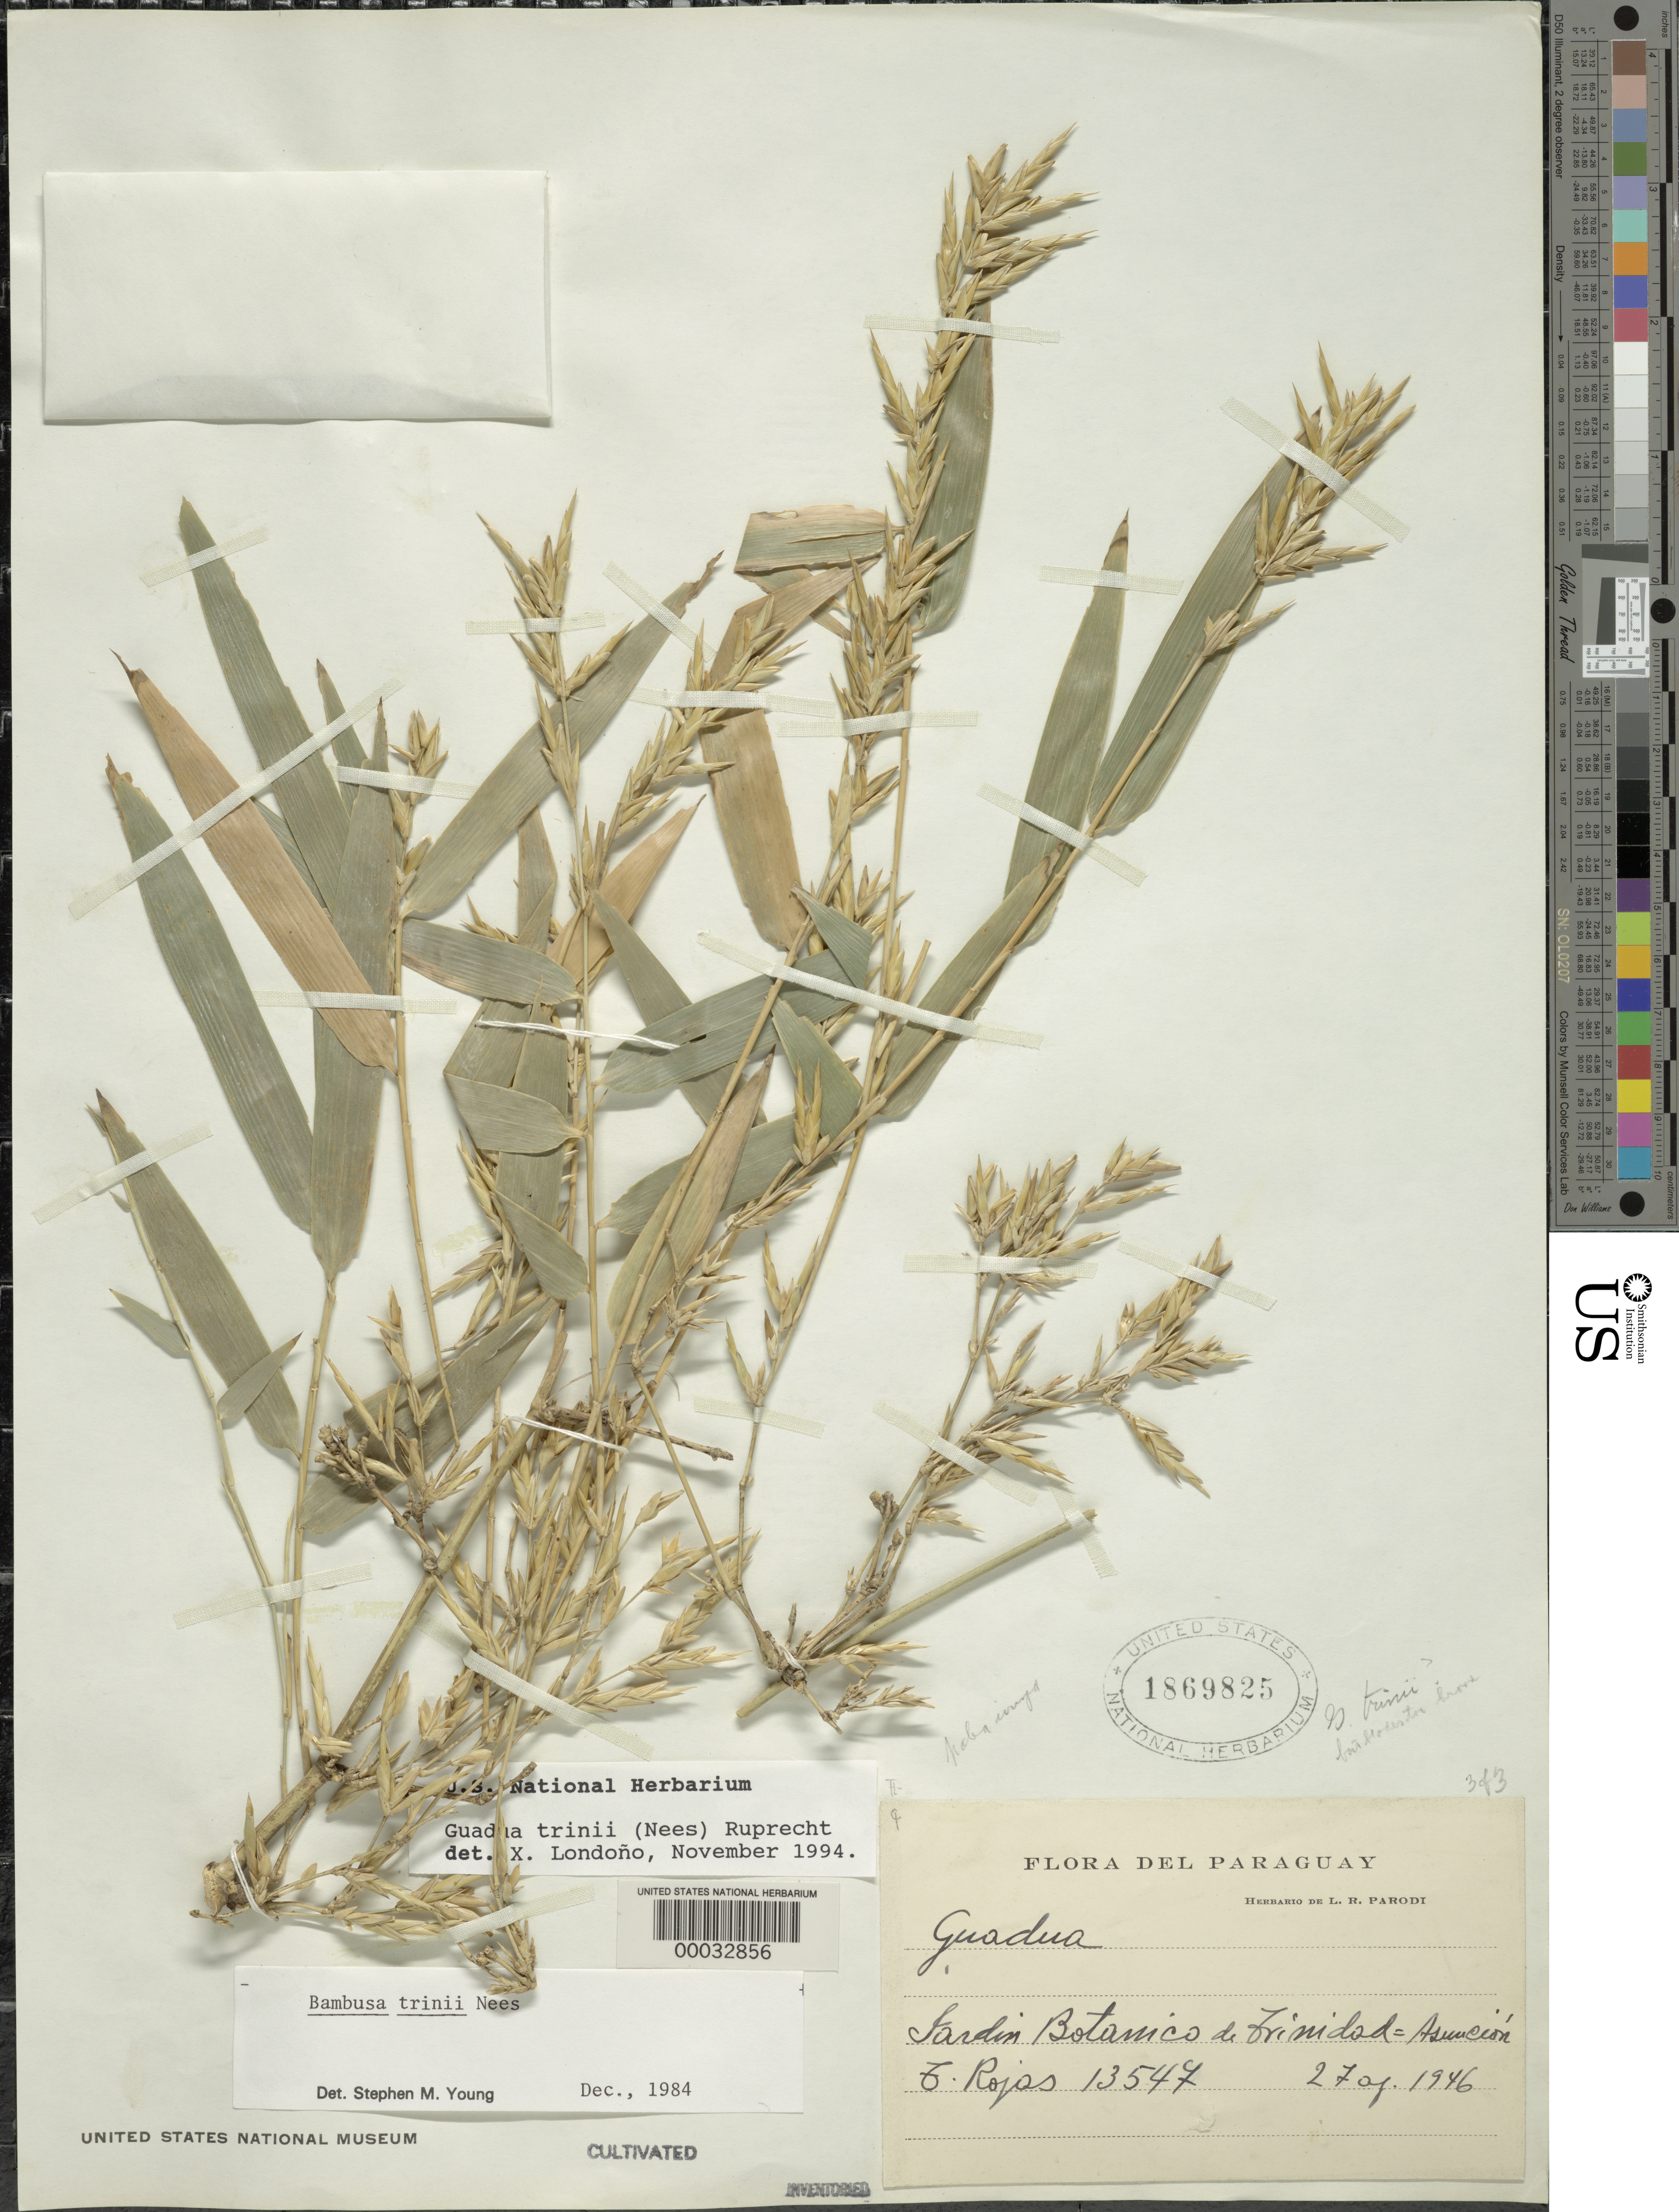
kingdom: Plantae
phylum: Tracheophyta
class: Liliopsida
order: Poales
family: Poaceae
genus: Guadua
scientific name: Guadua trinii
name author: (Nees) Nees ex Rupr.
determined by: Londoño, X., (TULV), Jardin Botanico "Juan Maria Cespedes"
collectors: T. Rojas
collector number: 13547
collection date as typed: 27 Aug 1946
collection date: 1946-08-27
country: Paraguay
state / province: Caaguazú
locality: Jardin botanico, san agustin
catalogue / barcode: US 1869825